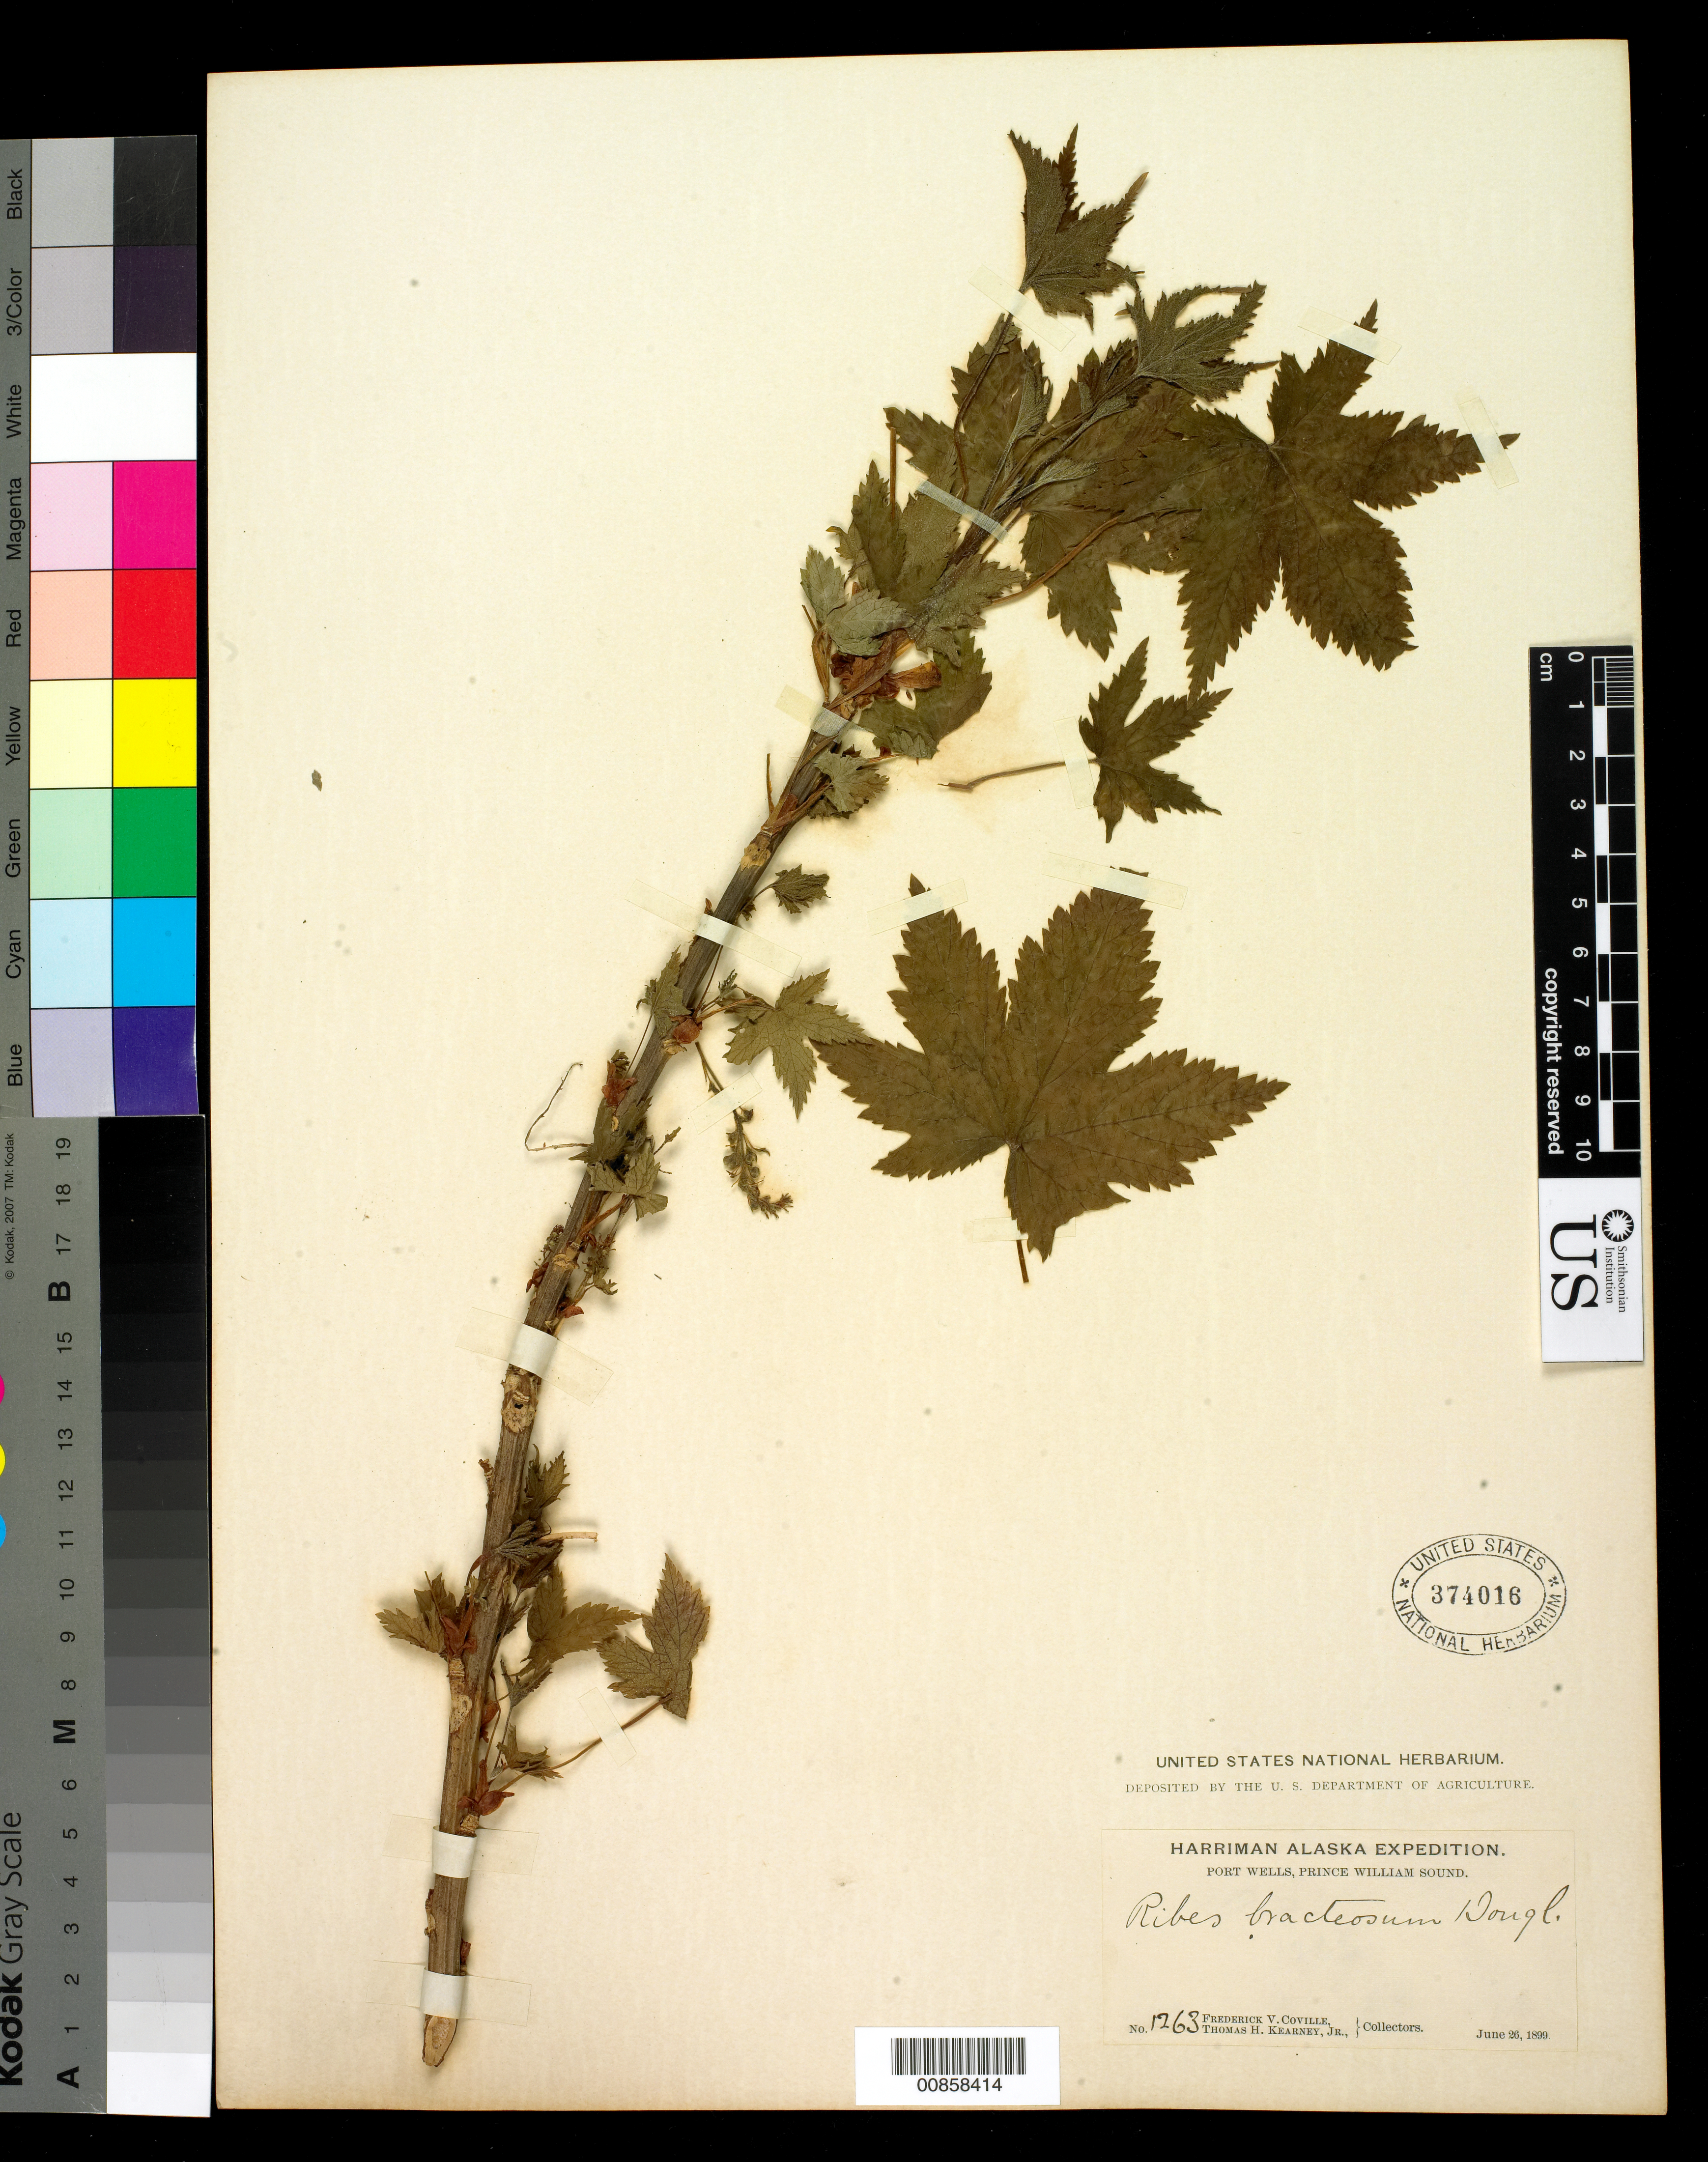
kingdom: Plantae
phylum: Tracheophyta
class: Magnoliopsida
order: Saxifragales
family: Grossulariaceae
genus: Ribes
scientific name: Ribes bracteosum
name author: Douglas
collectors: F. V. Coville & T. H. Kearney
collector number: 1263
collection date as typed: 26 Jun 1899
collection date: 1899-06-26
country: United States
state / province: Alaska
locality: Port Wells, Prince William sound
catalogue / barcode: US 374016